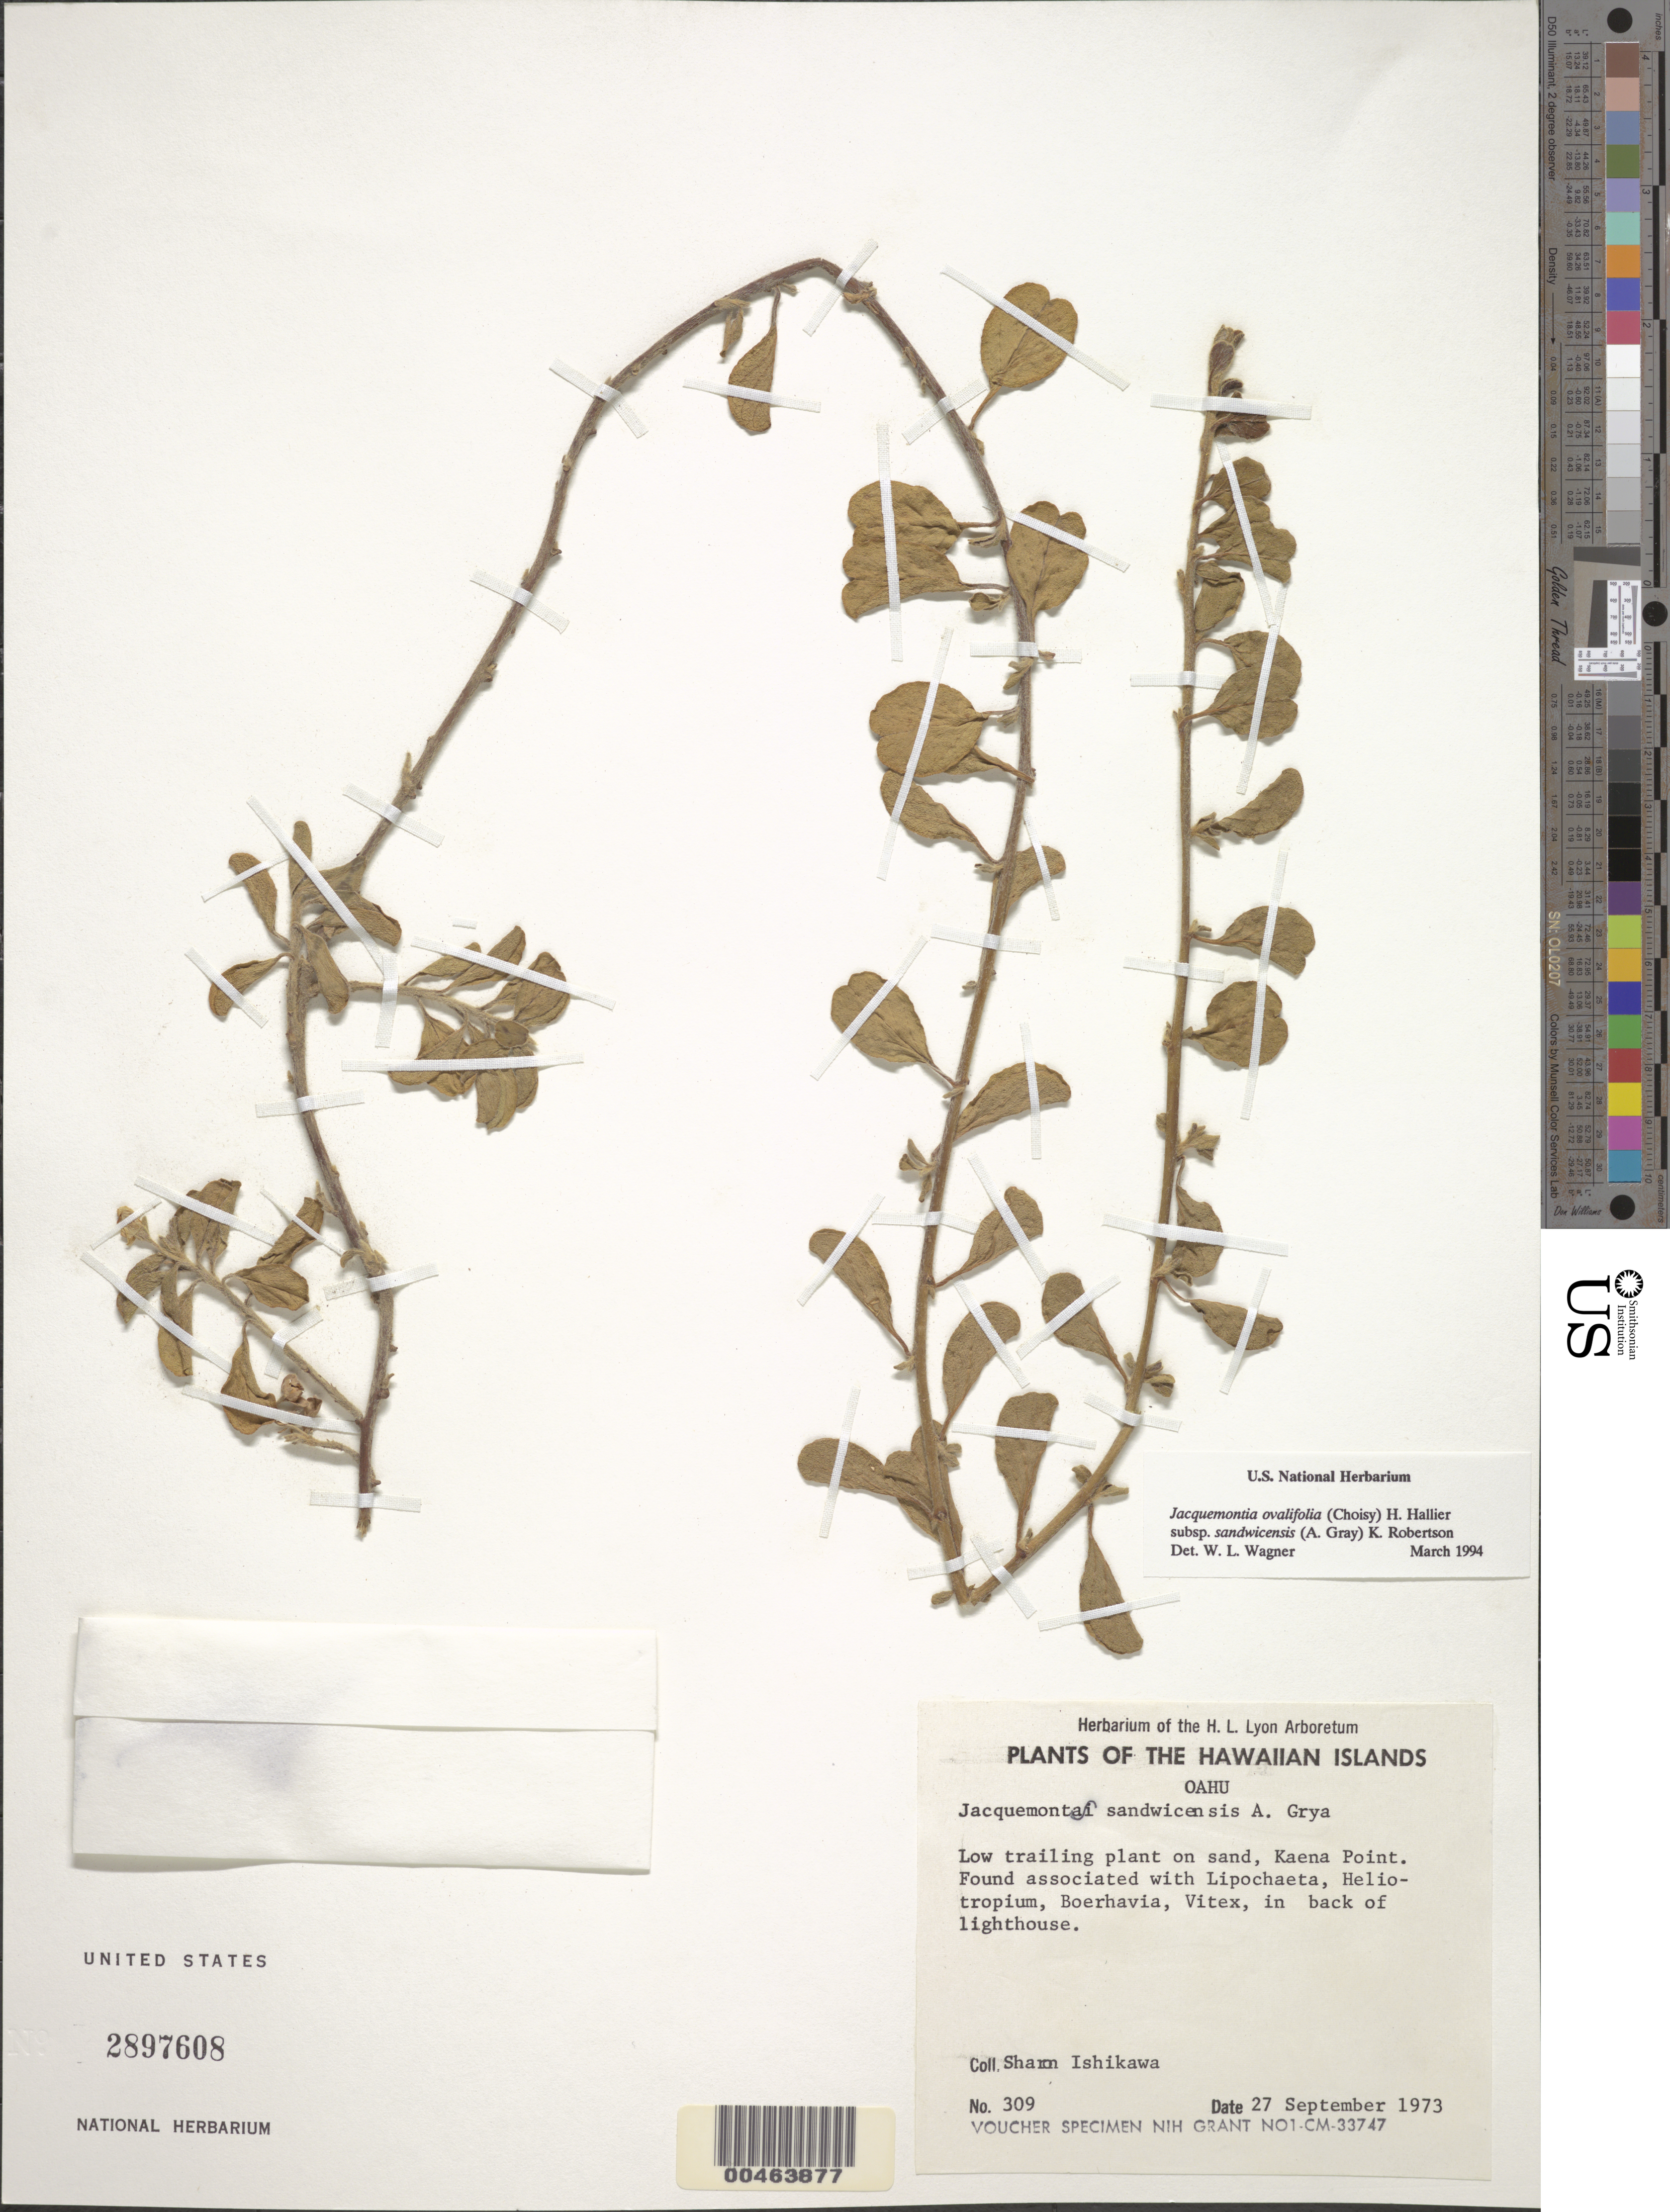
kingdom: Plantae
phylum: Tracheophyta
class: Magnoliopsida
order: Solanales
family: Convolvulaceae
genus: Jacquemontia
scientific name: Jacquemontia sandwicensis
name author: A. Gray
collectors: S. S. Ishikawa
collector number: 309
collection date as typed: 27 Sep 1973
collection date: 1973-09-27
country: United States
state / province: Hawaii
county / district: Honolulu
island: Oahu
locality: on sand, Kaena Point, in back of lighthouse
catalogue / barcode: US 2897608